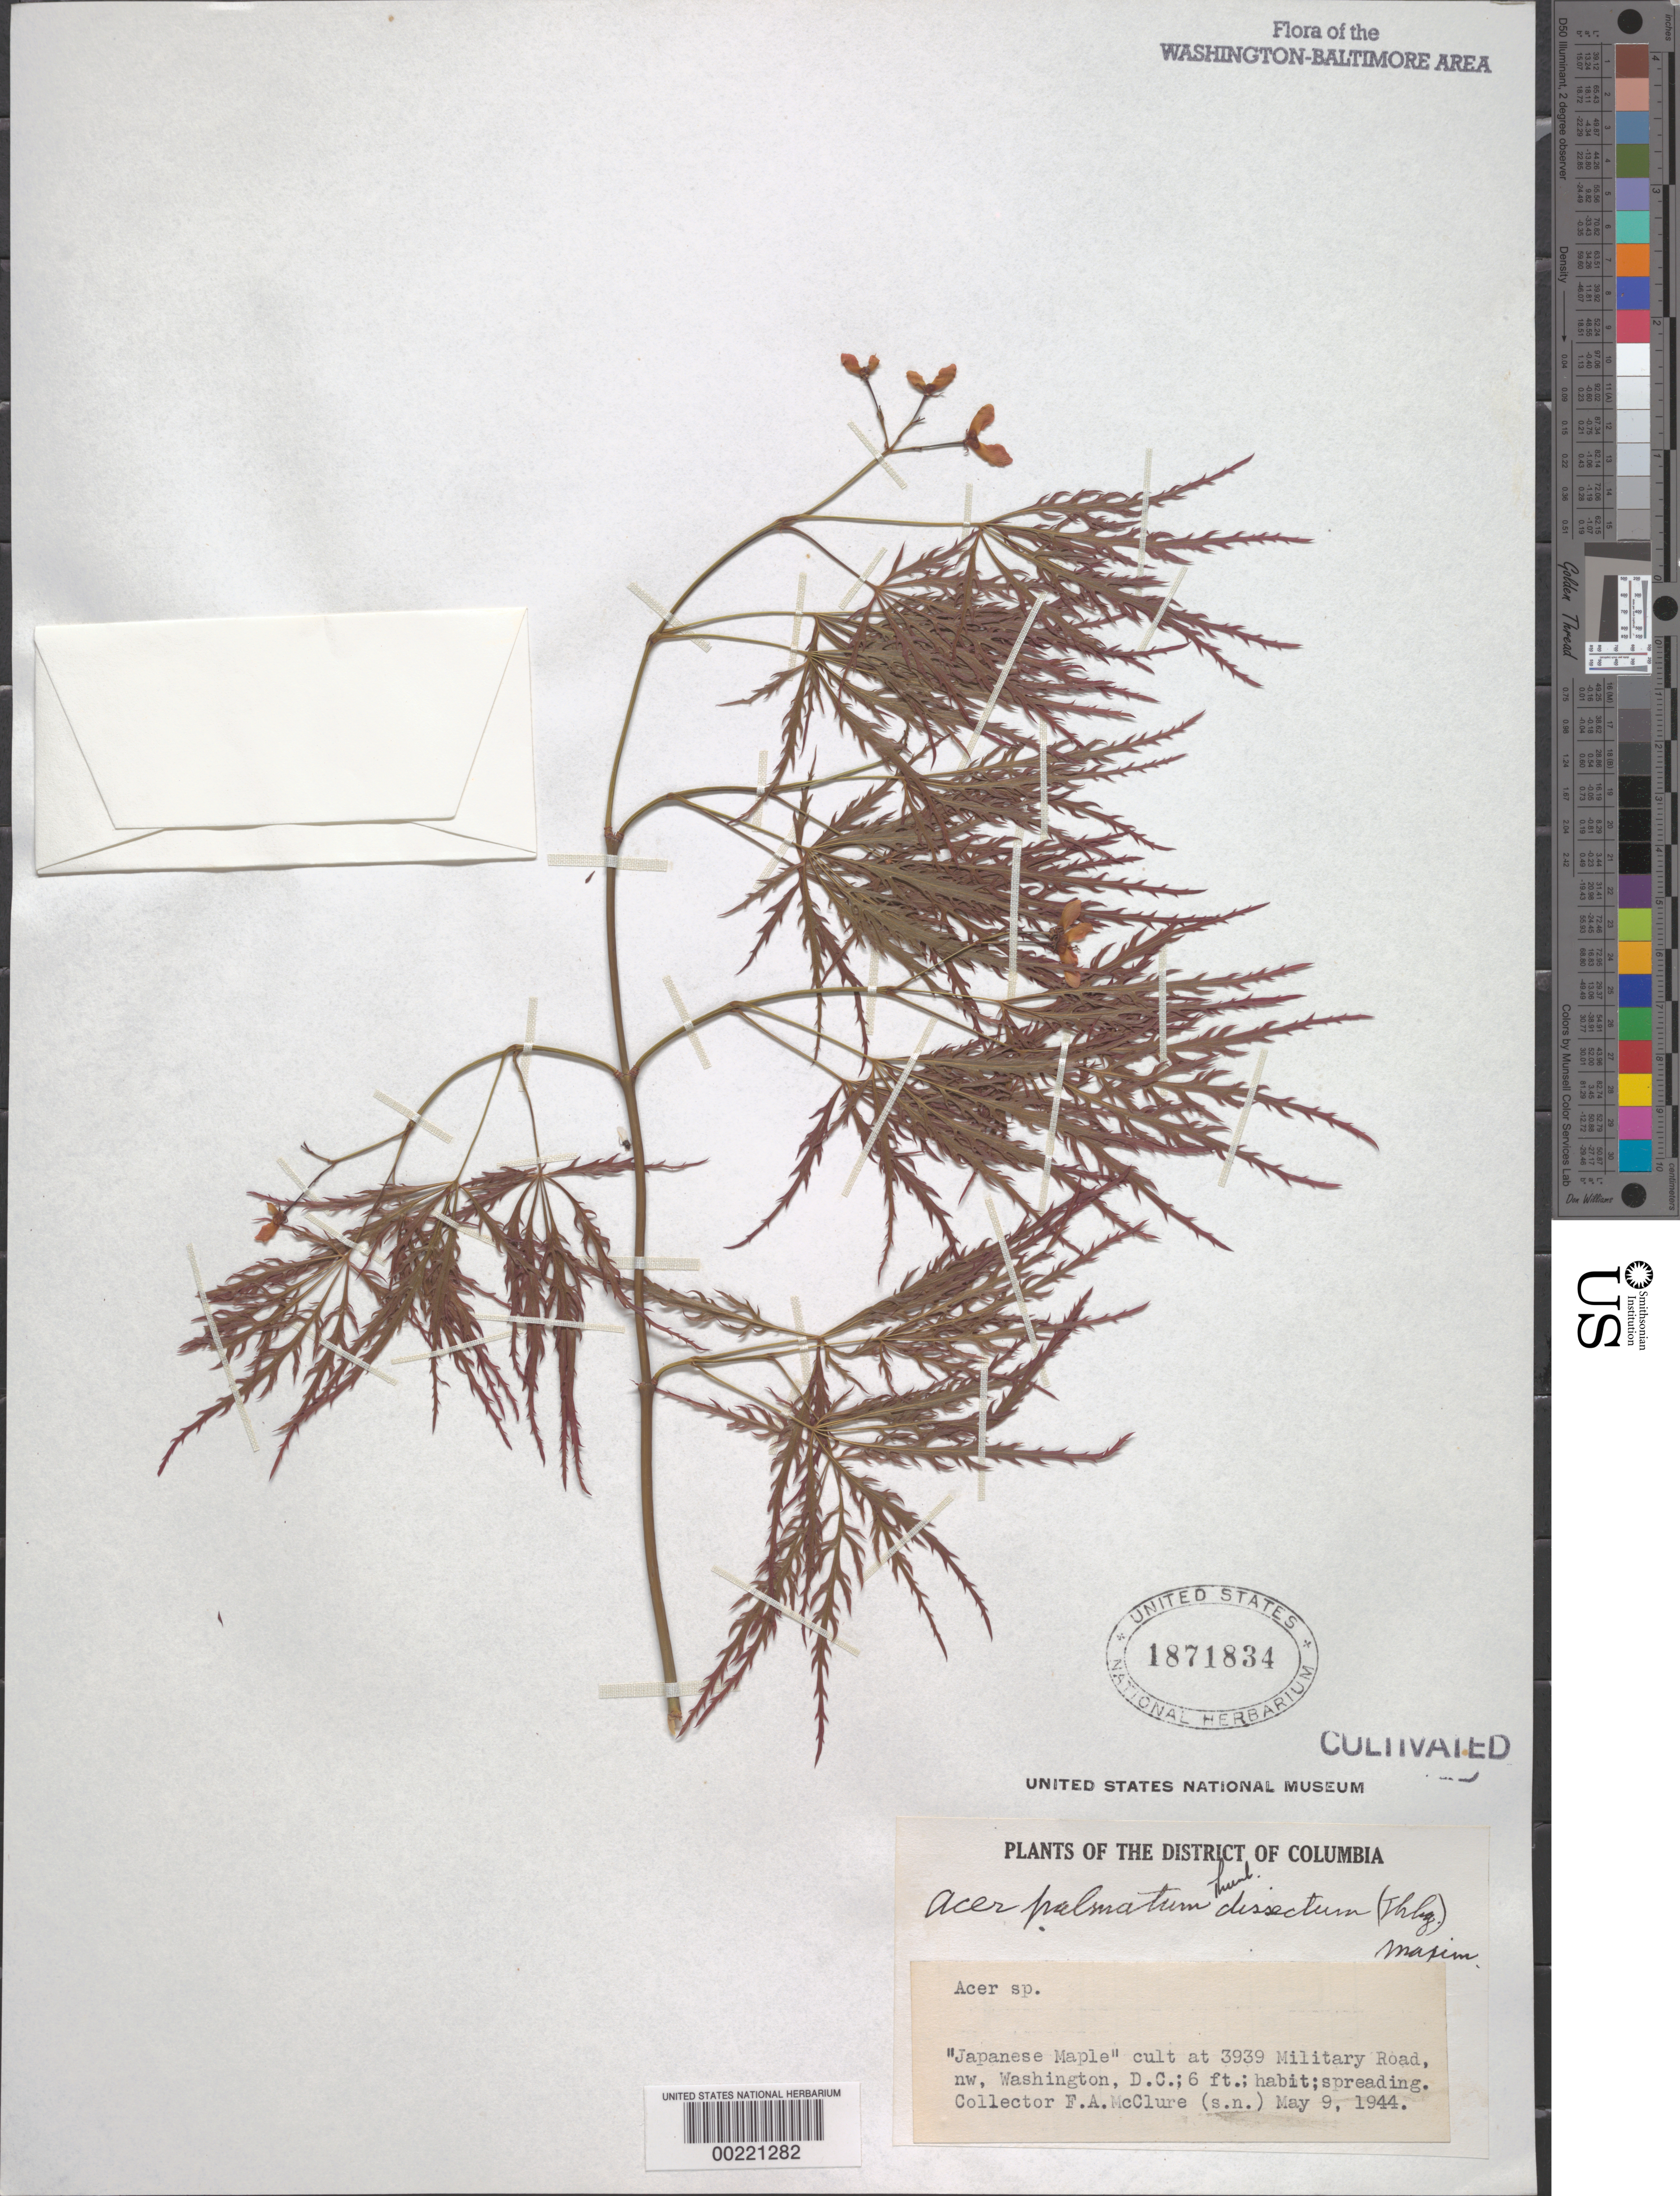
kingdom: Plantae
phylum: Tracheophyta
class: Magnoliopsida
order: Sapindales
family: Sapindaceae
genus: Acer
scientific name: Acer palmatum var. dissectum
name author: (Thunb.) Miq.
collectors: F. A. McClure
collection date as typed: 09 May 1944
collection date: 1944-05-09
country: United States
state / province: District of Columbia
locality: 3939 Military Road NW, Washington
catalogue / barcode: US 1871834